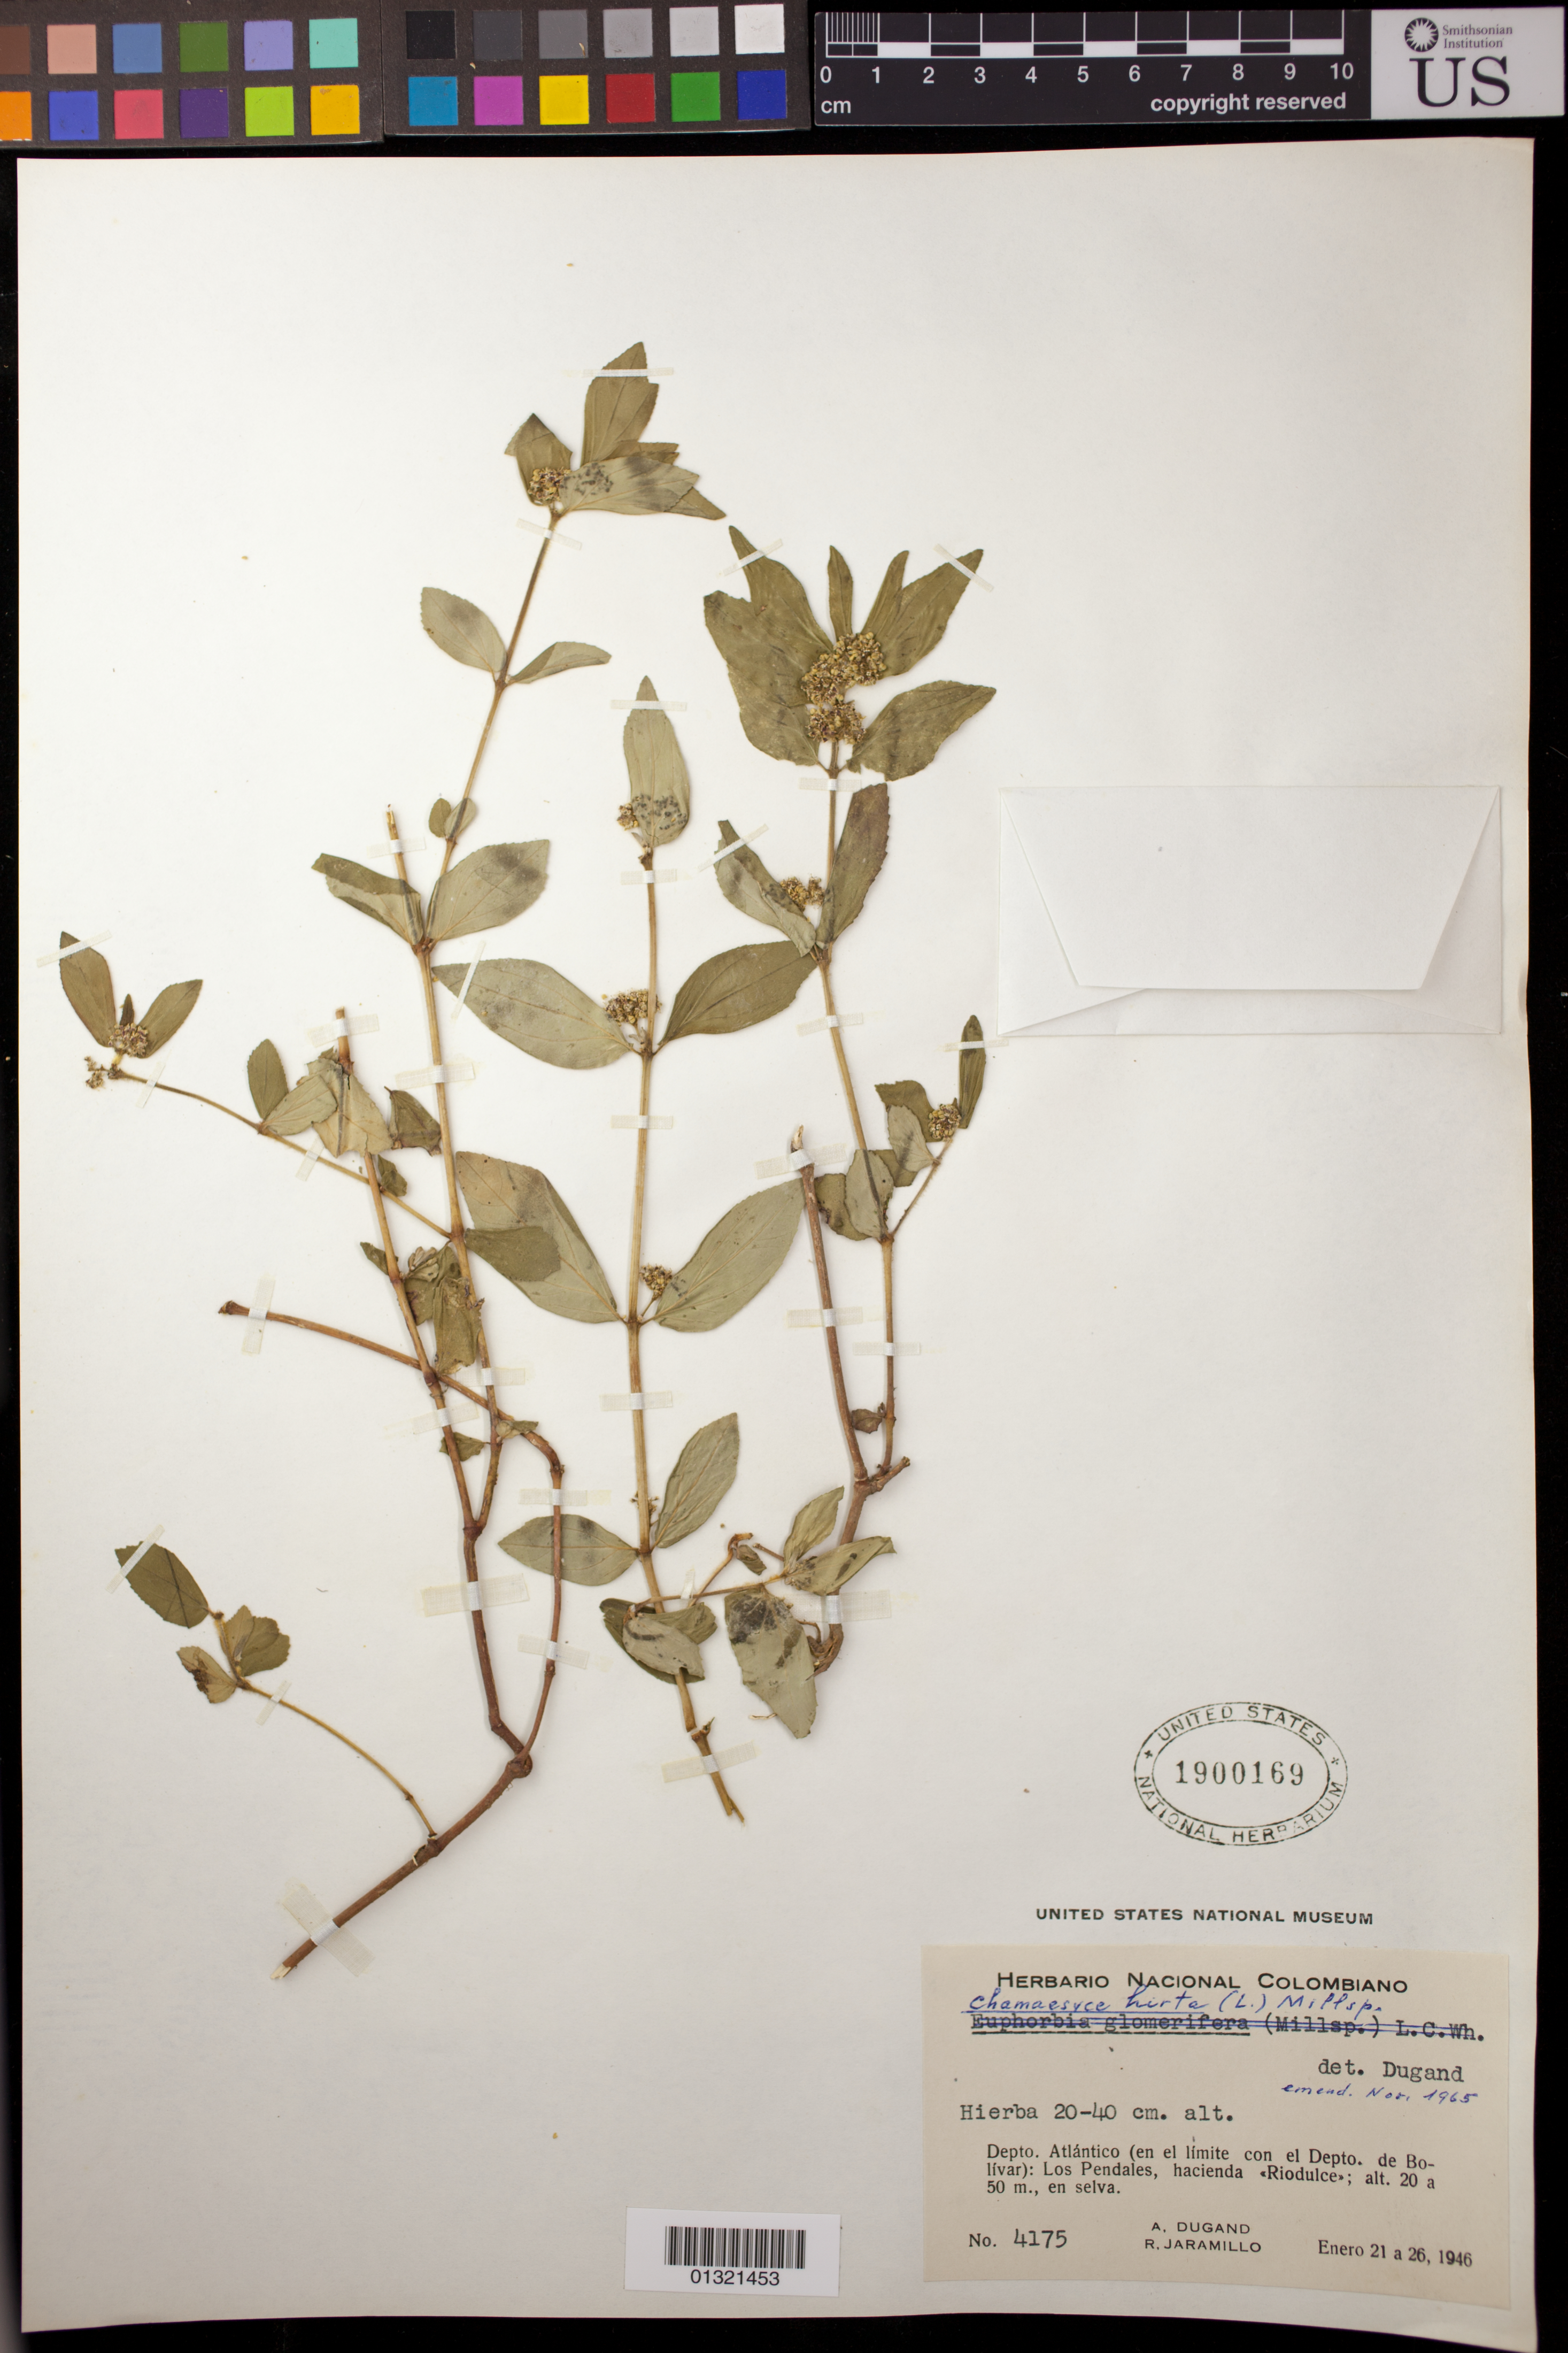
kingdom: Plantae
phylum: Tracheophyta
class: Magnoliopsida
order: Malpighiales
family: Euphorbiaceae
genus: Euphorbia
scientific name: Euphorbia hirta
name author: L.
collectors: A. Dugand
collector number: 4175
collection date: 1946-01-21/1946-01-26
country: Colombia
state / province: Atlántico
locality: Depto. Atlántico (en la limite con el Depto. de Bolívar): Los Pendales, hacienda "Riodulce"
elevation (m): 20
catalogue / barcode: US 1900167